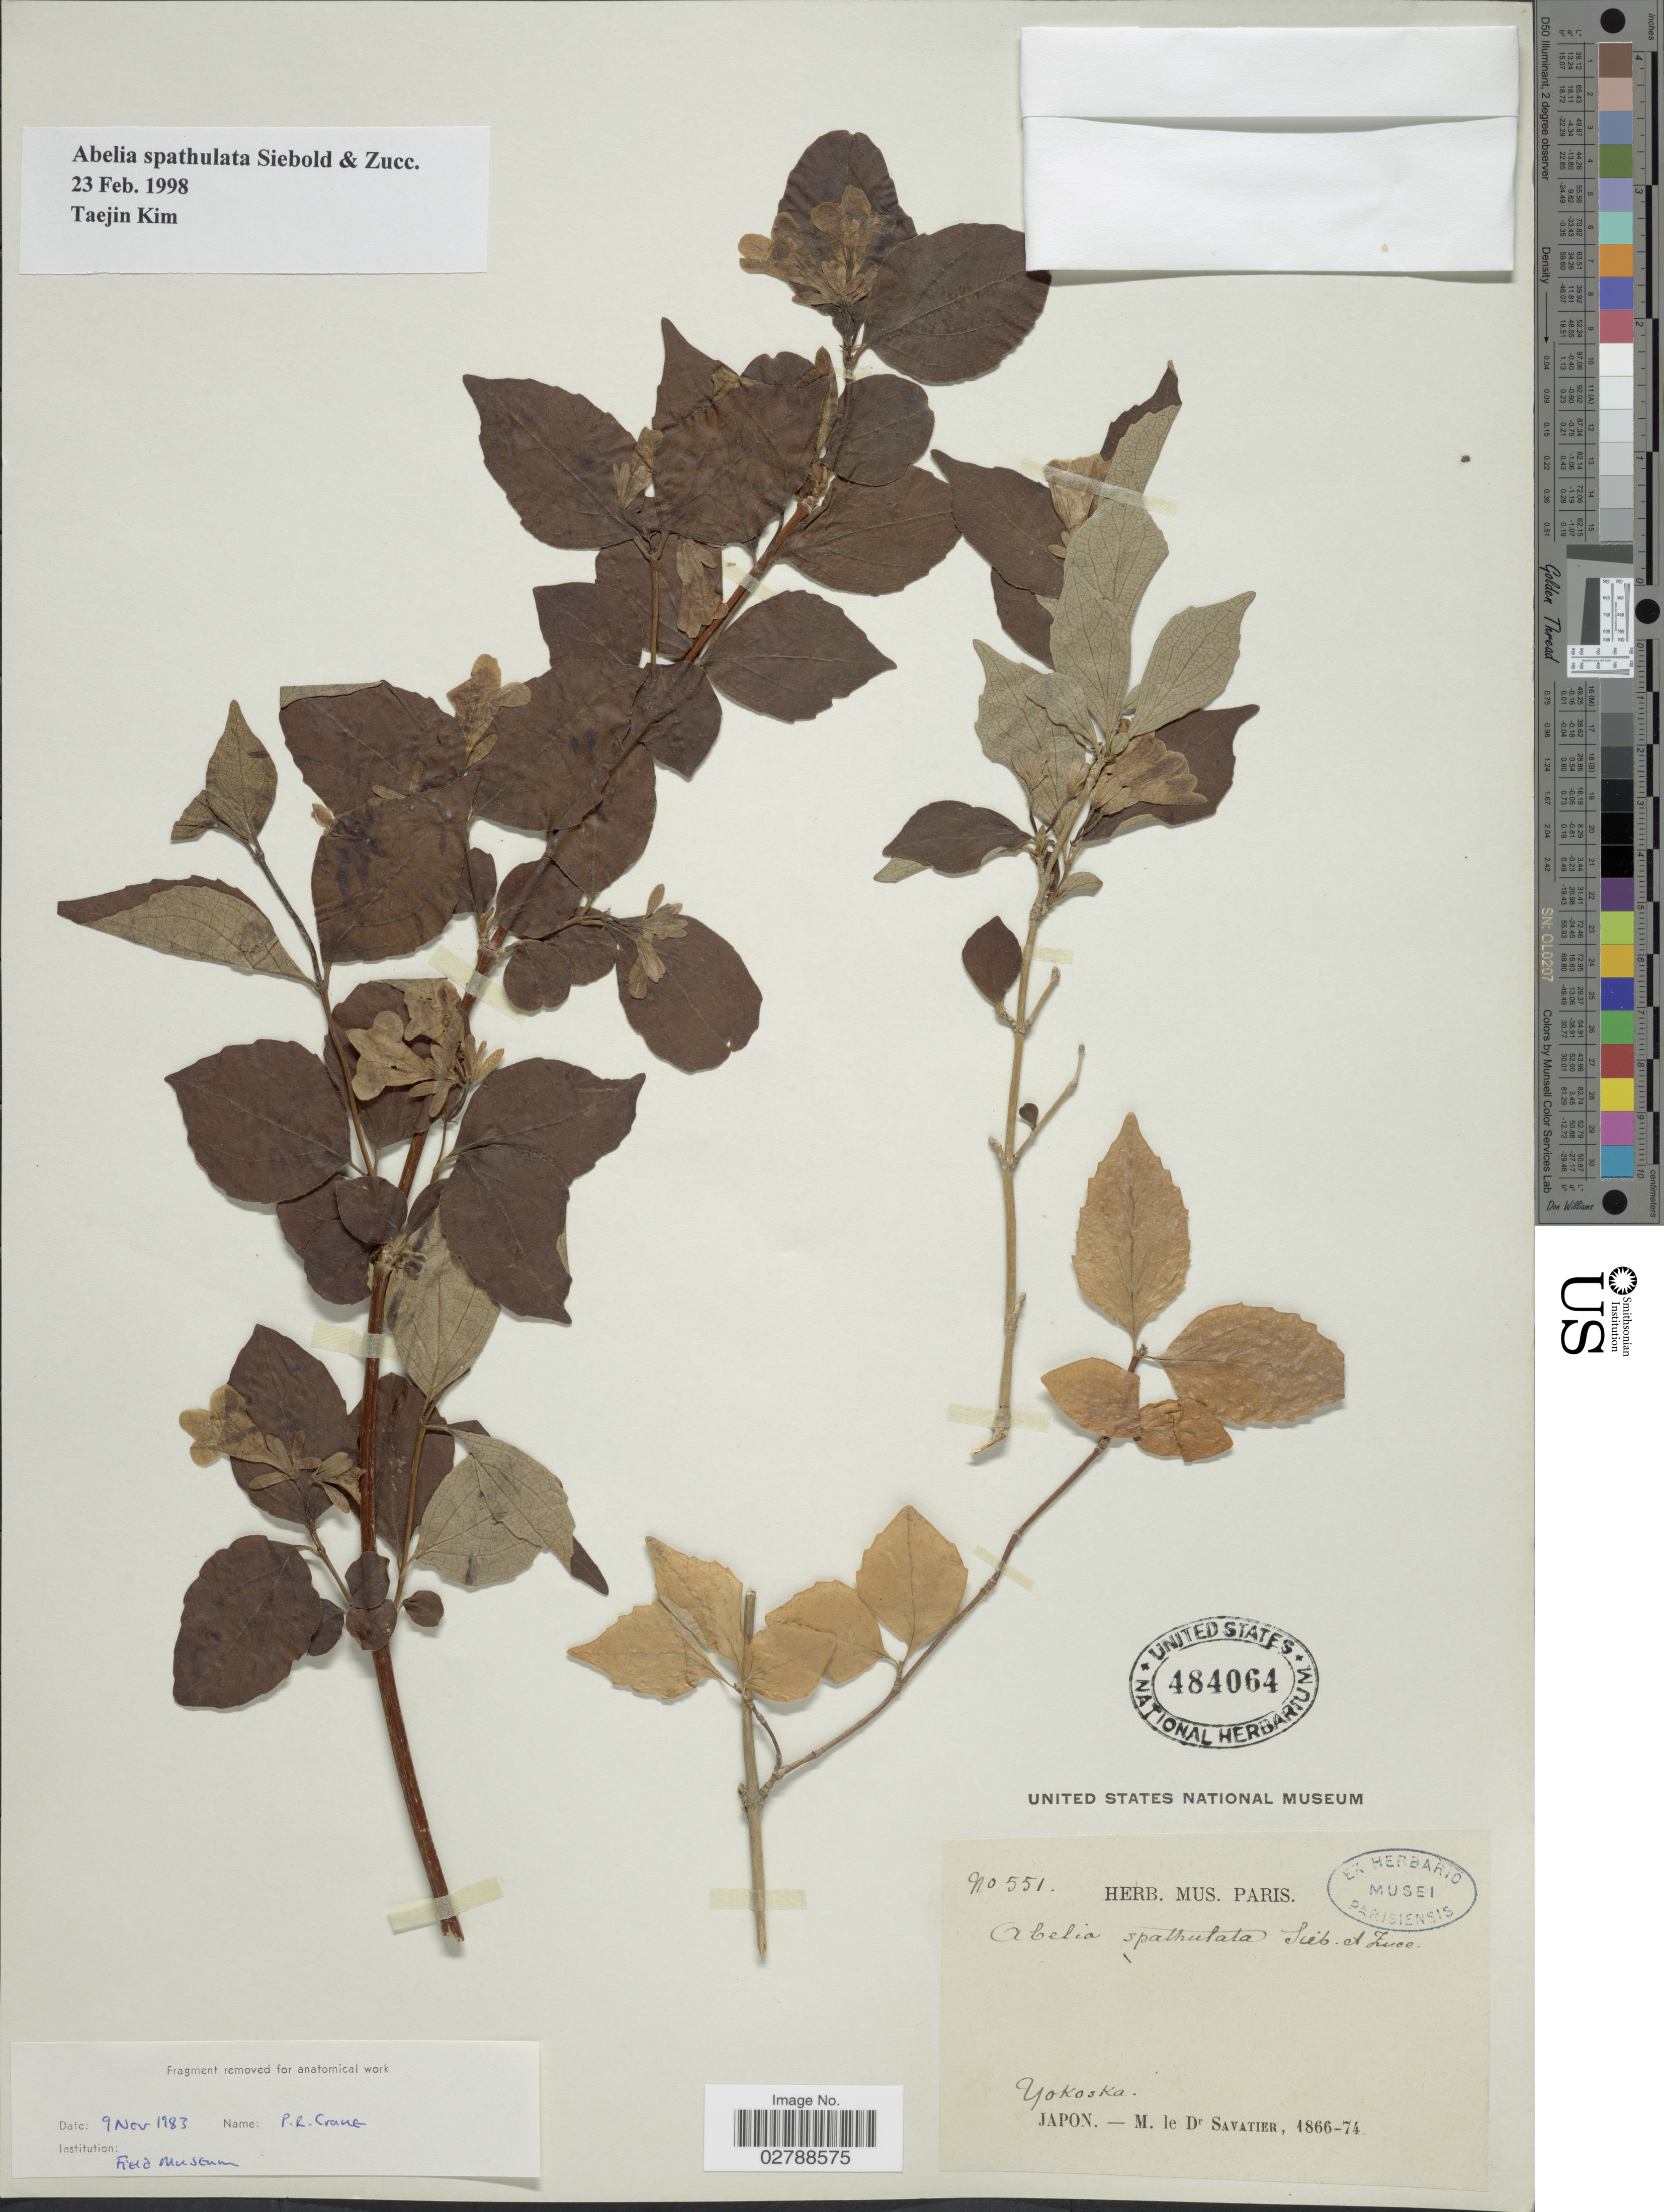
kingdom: Plantae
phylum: Tracheophyta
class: Magnoliopsida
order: Dipsacales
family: Caprifoliaceae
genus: Abelia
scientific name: Abelia spathulata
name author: Siebold & Zucc.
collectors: Savatier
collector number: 551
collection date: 1866/1874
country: Japan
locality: Yokoska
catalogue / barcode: US 484064